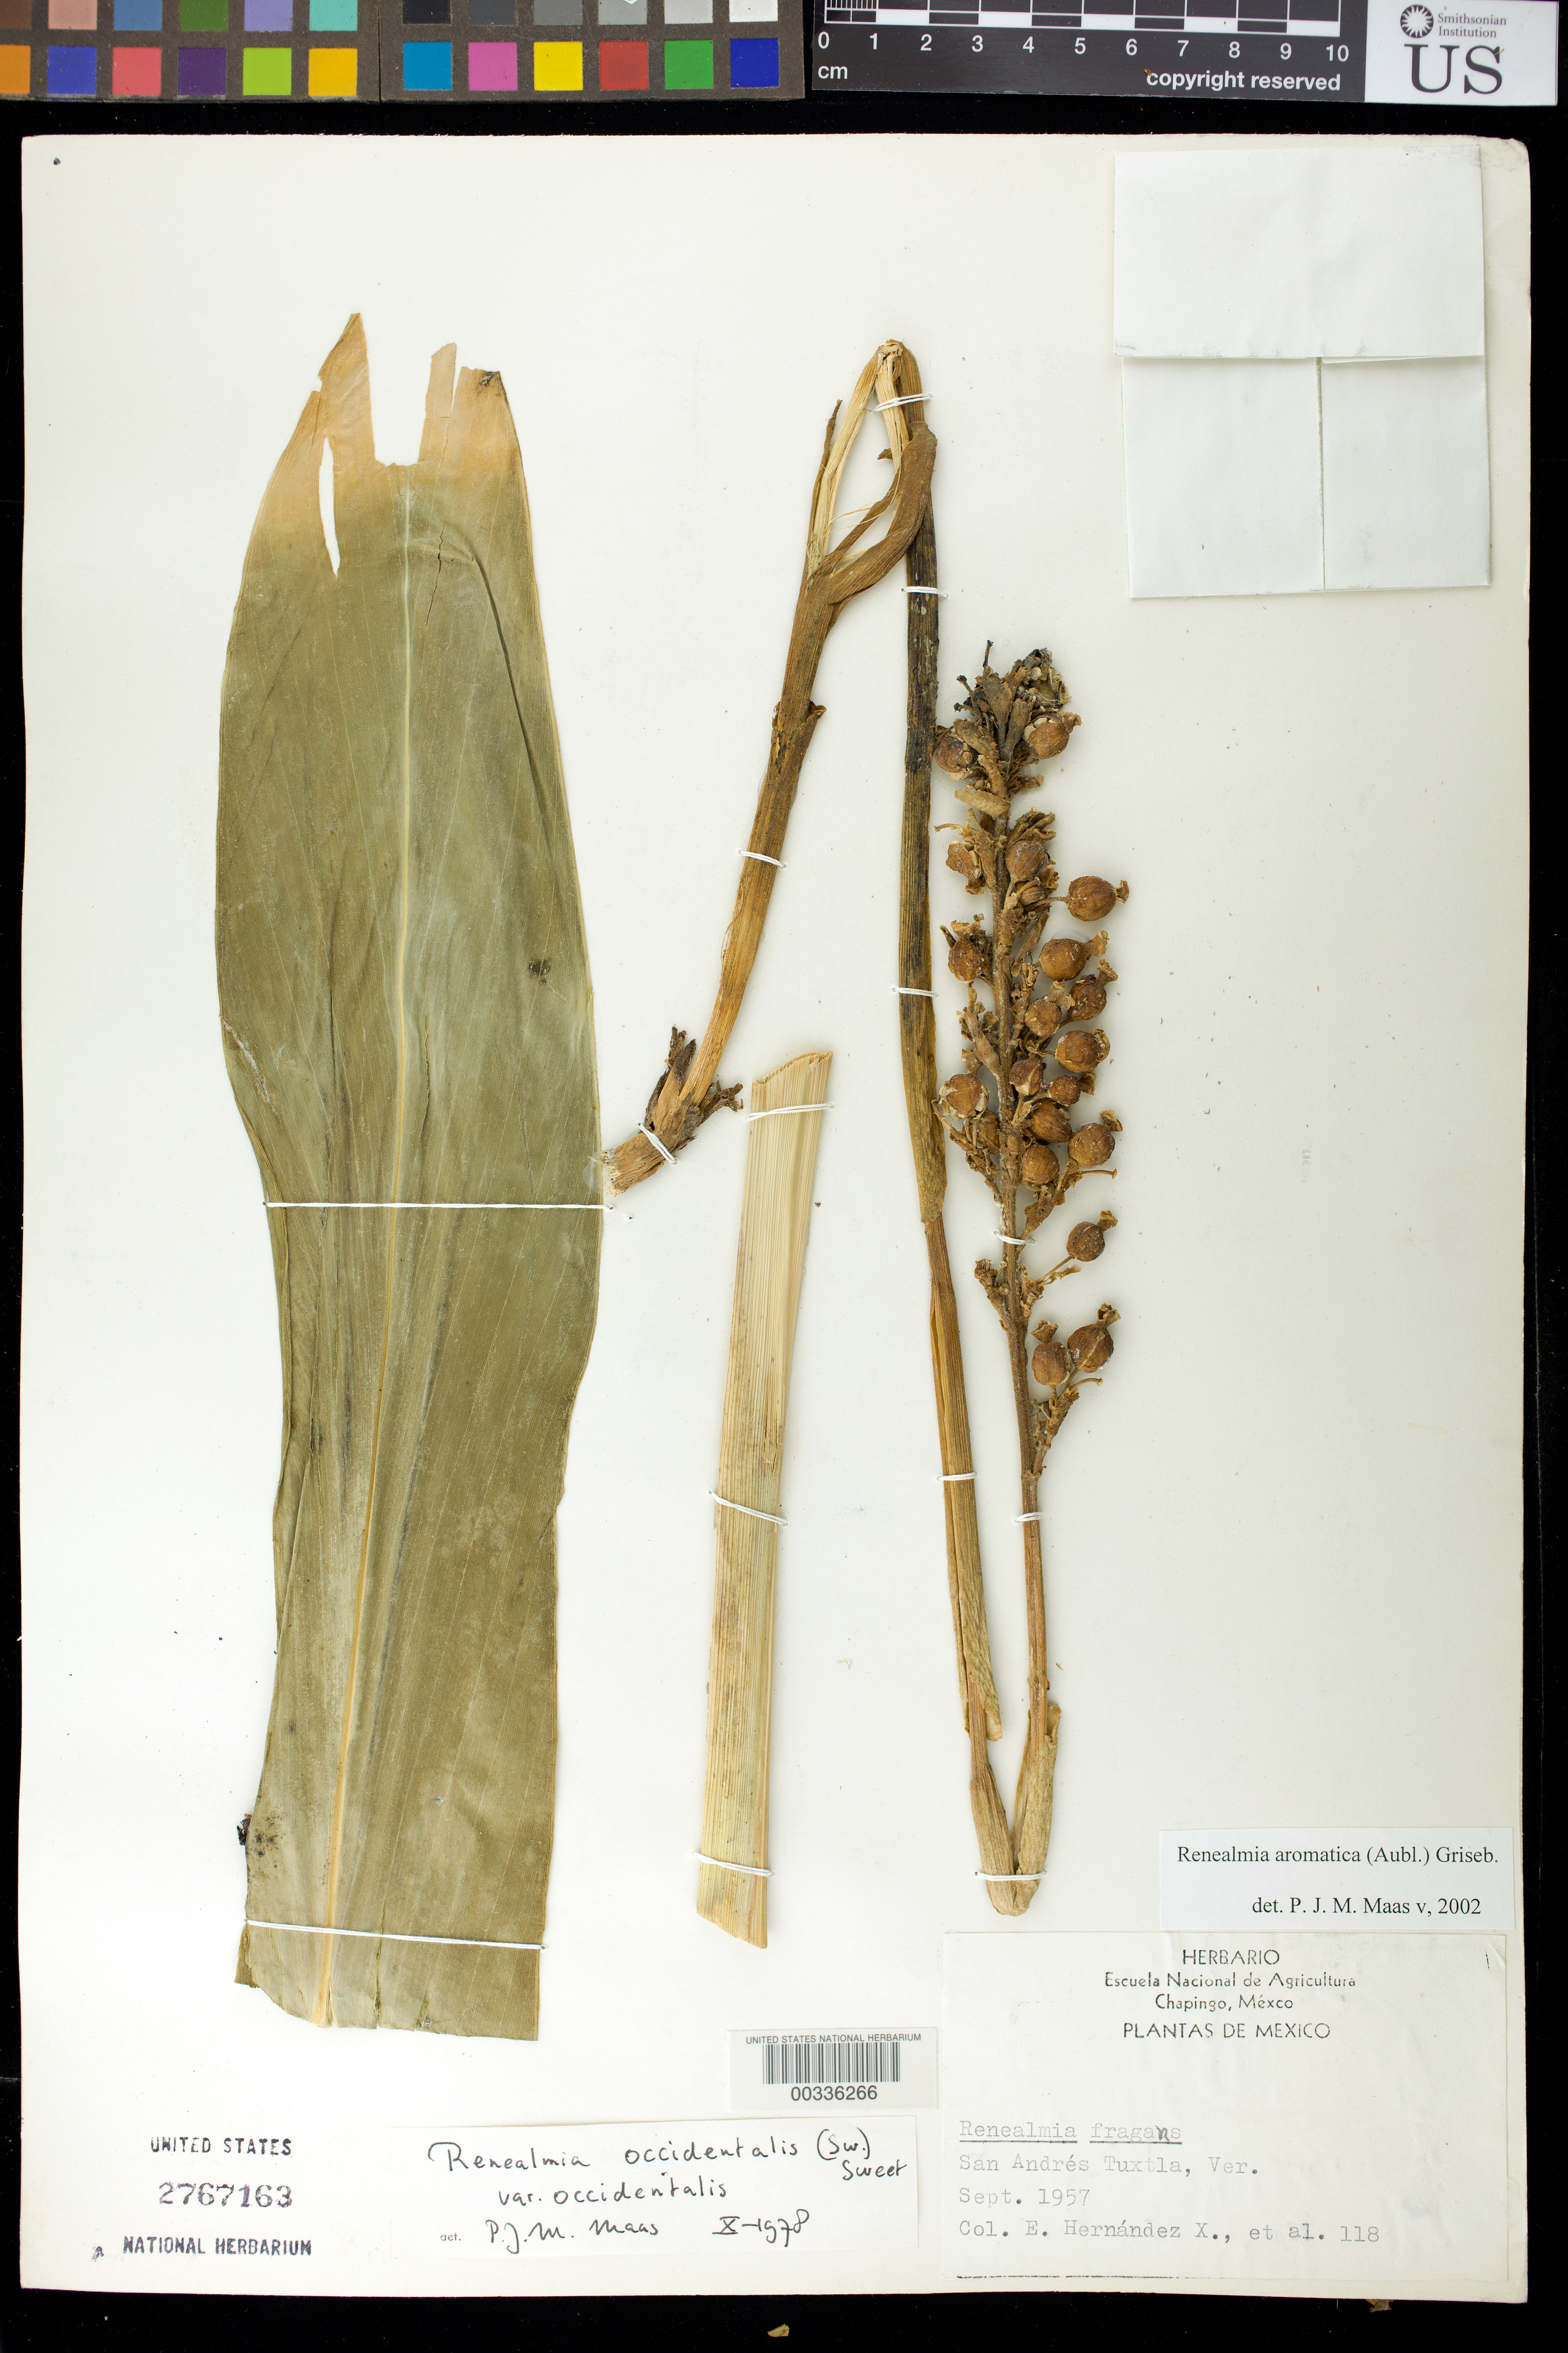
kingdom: Plantae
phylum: Tracheophyta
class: Liliopsida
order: Zingiberales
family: Zingiberaceae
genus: Renealmia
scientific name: Renealmia aromatica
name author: (Aubl.) Griseb.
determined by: Maas, Paul J. M.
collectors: E. I. Hernández-X.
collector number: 118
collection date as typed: Sep 1957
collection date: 1957-09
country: Mexico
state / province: Veracruz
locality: San andres Tuxtla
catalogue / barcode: US 2767163